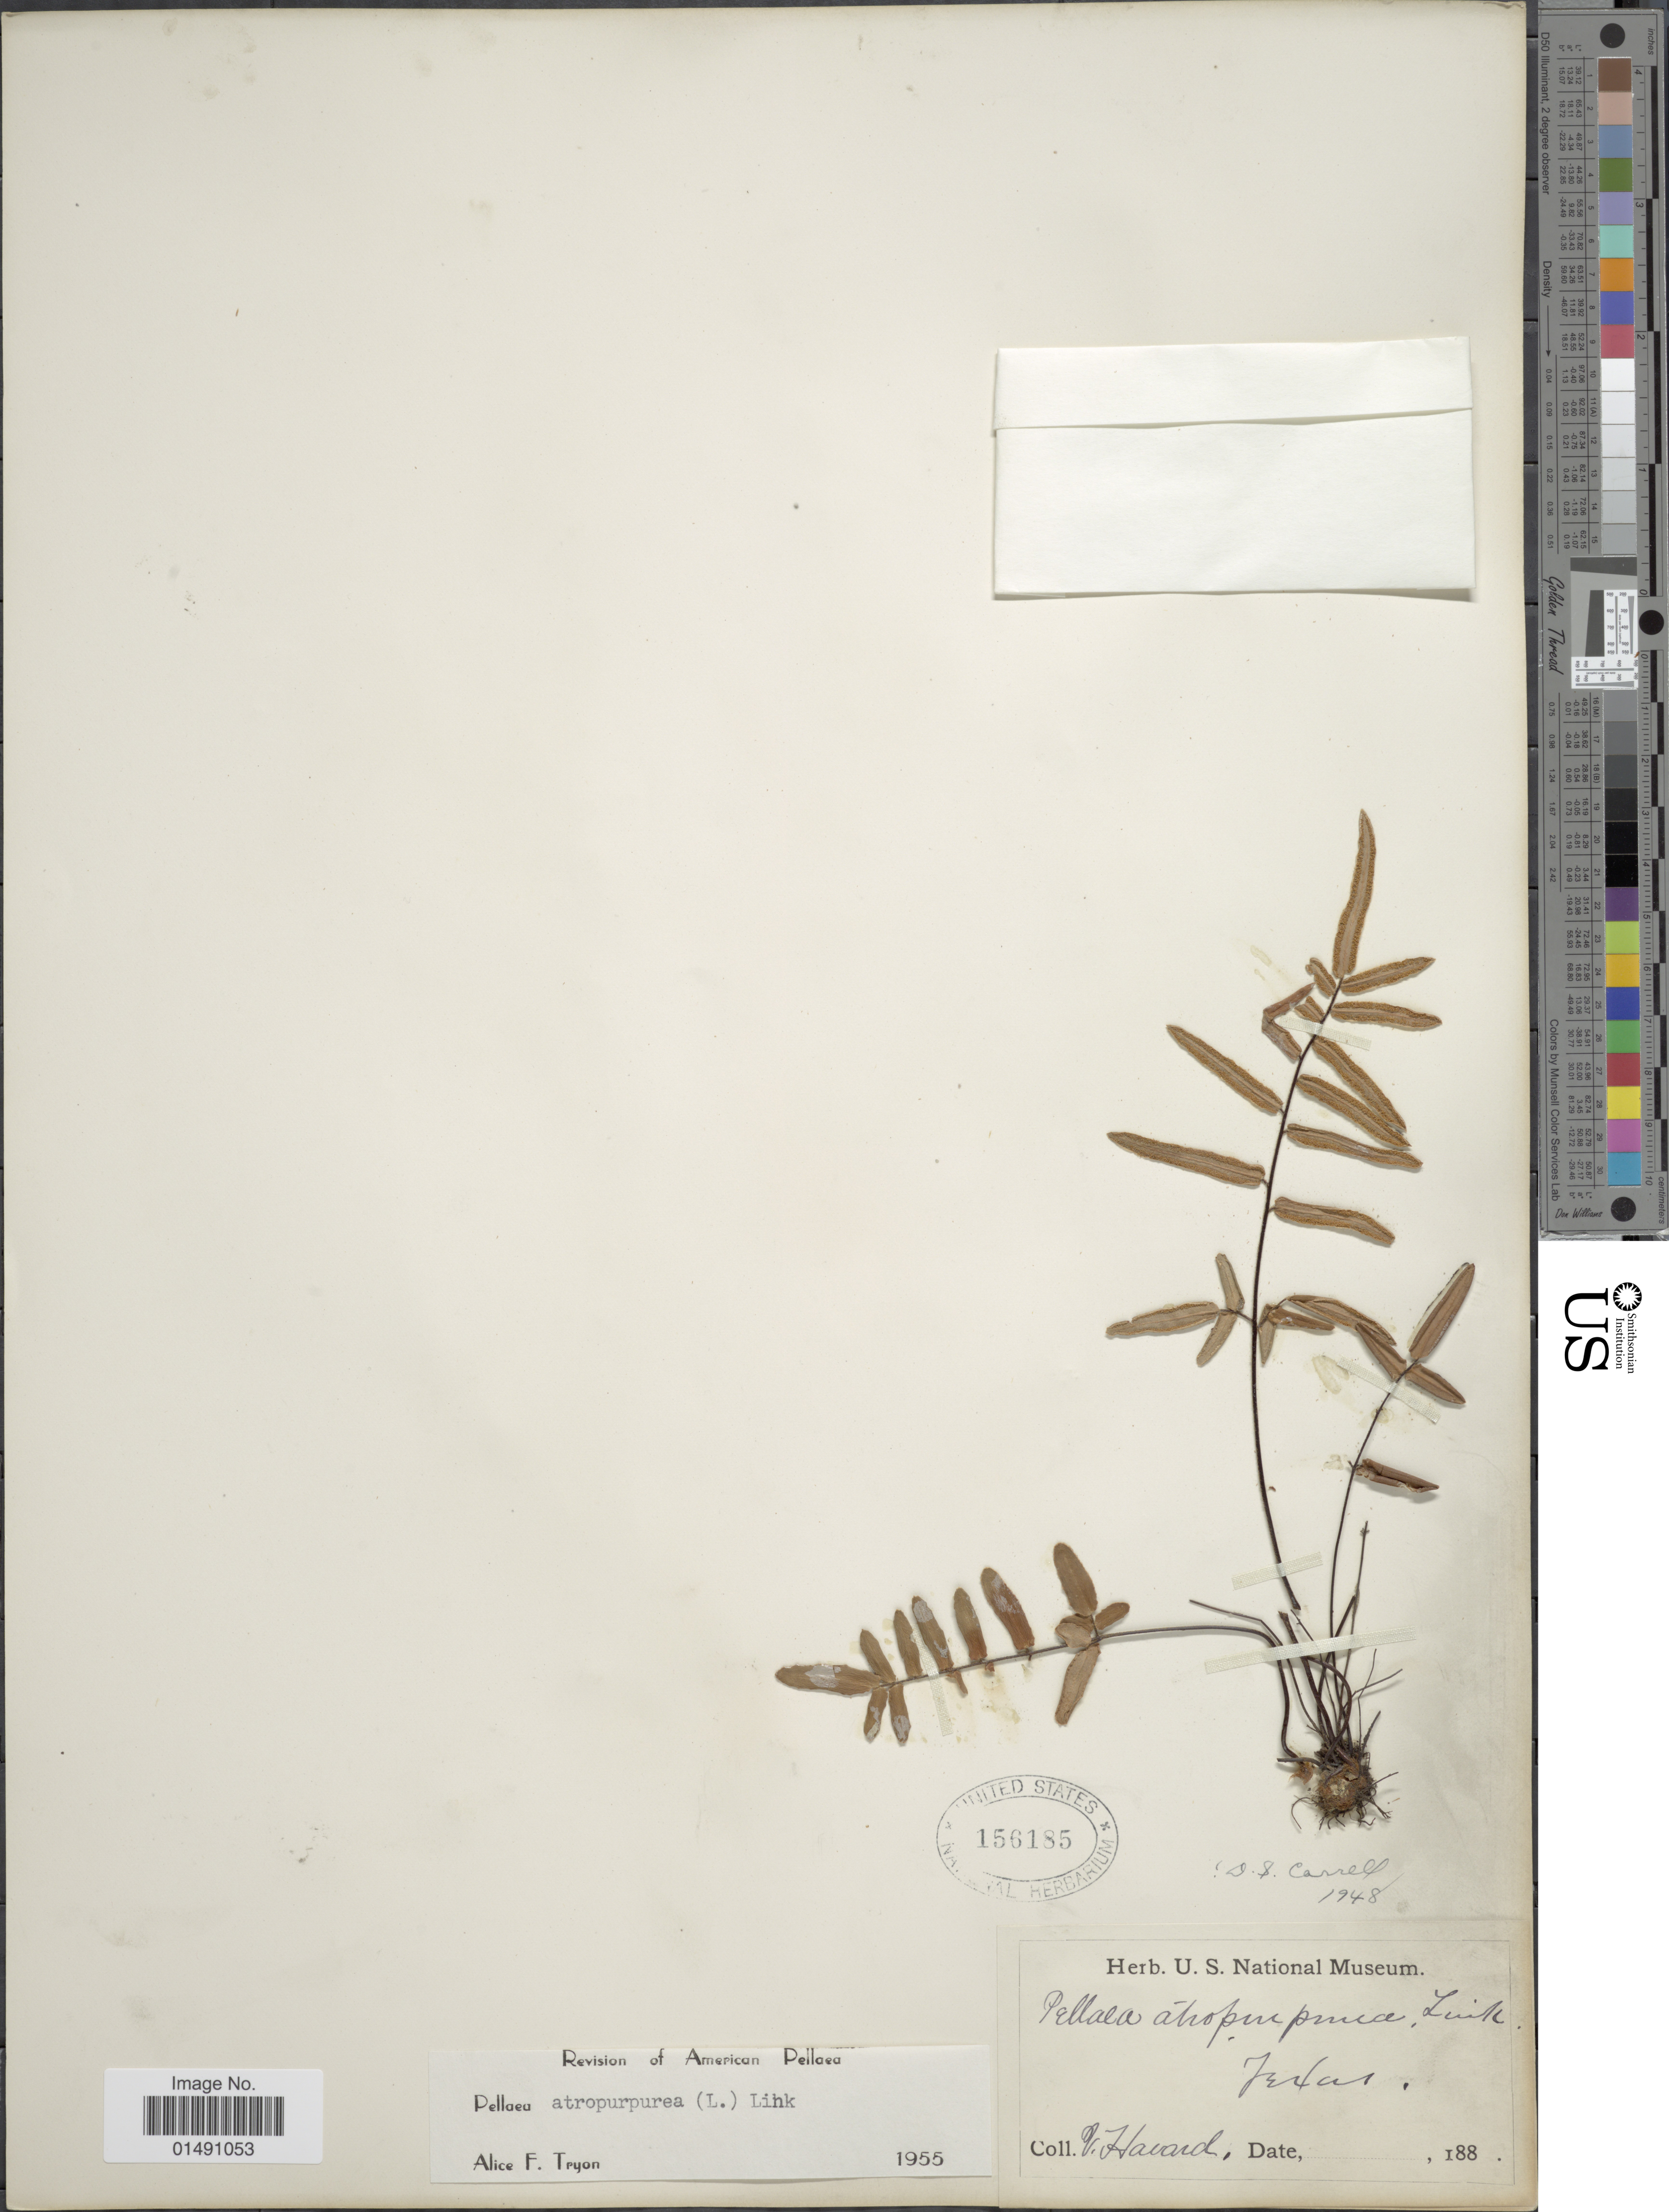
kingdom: Plantae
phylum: Tracheophyta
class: Polypodiopsida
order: Polypodiales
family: Pteridaceae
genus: Pellaea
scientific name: Pellaea atropurpurea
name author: (L.) Link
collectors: V. Havard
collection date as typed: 188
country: United States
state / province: Texas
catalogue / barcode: US 156185